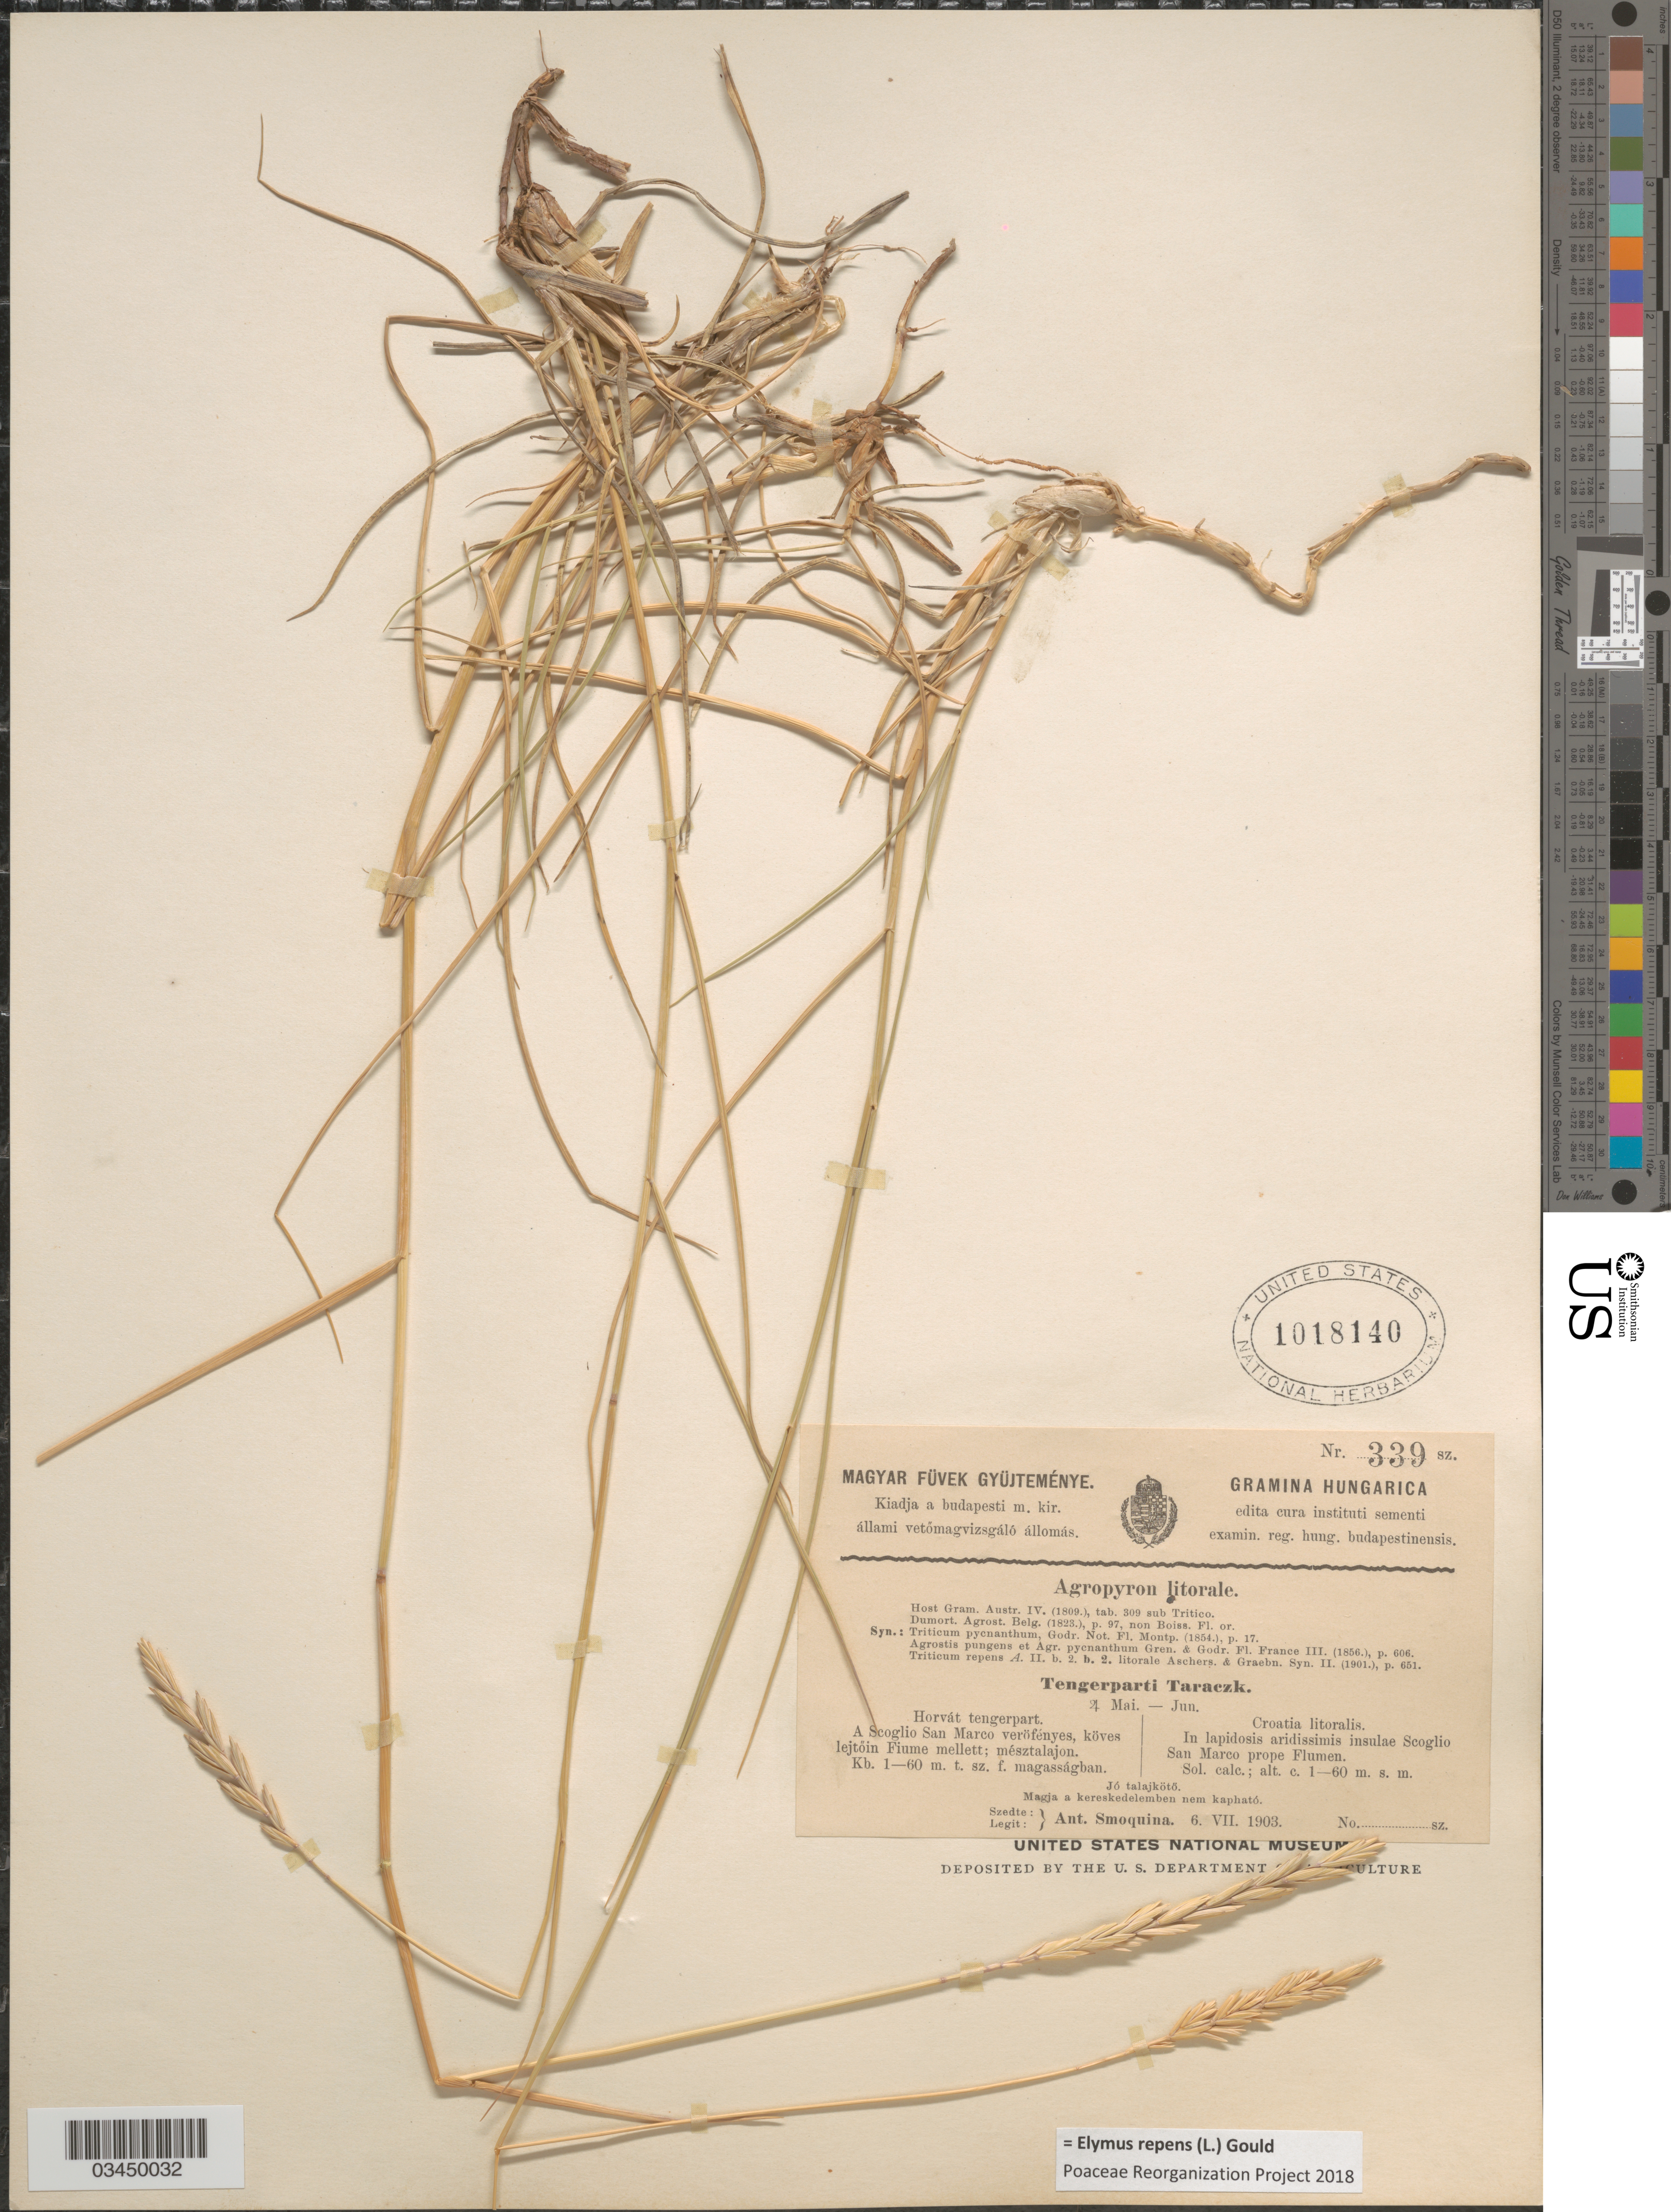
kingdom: Plantae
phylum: Tracheophyta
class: Liliopsida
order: Poales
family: Poaceae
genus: Elymus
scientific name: Elymus repens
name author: (L.) Gould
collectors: A. Smoquina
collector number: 339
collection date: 1903-07-06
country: Croatia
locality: Croatia litoralis. In lapidosis aridissimis insulae Scoglio San Marco prope Flumen.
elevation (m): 1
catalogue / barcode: US 1018140